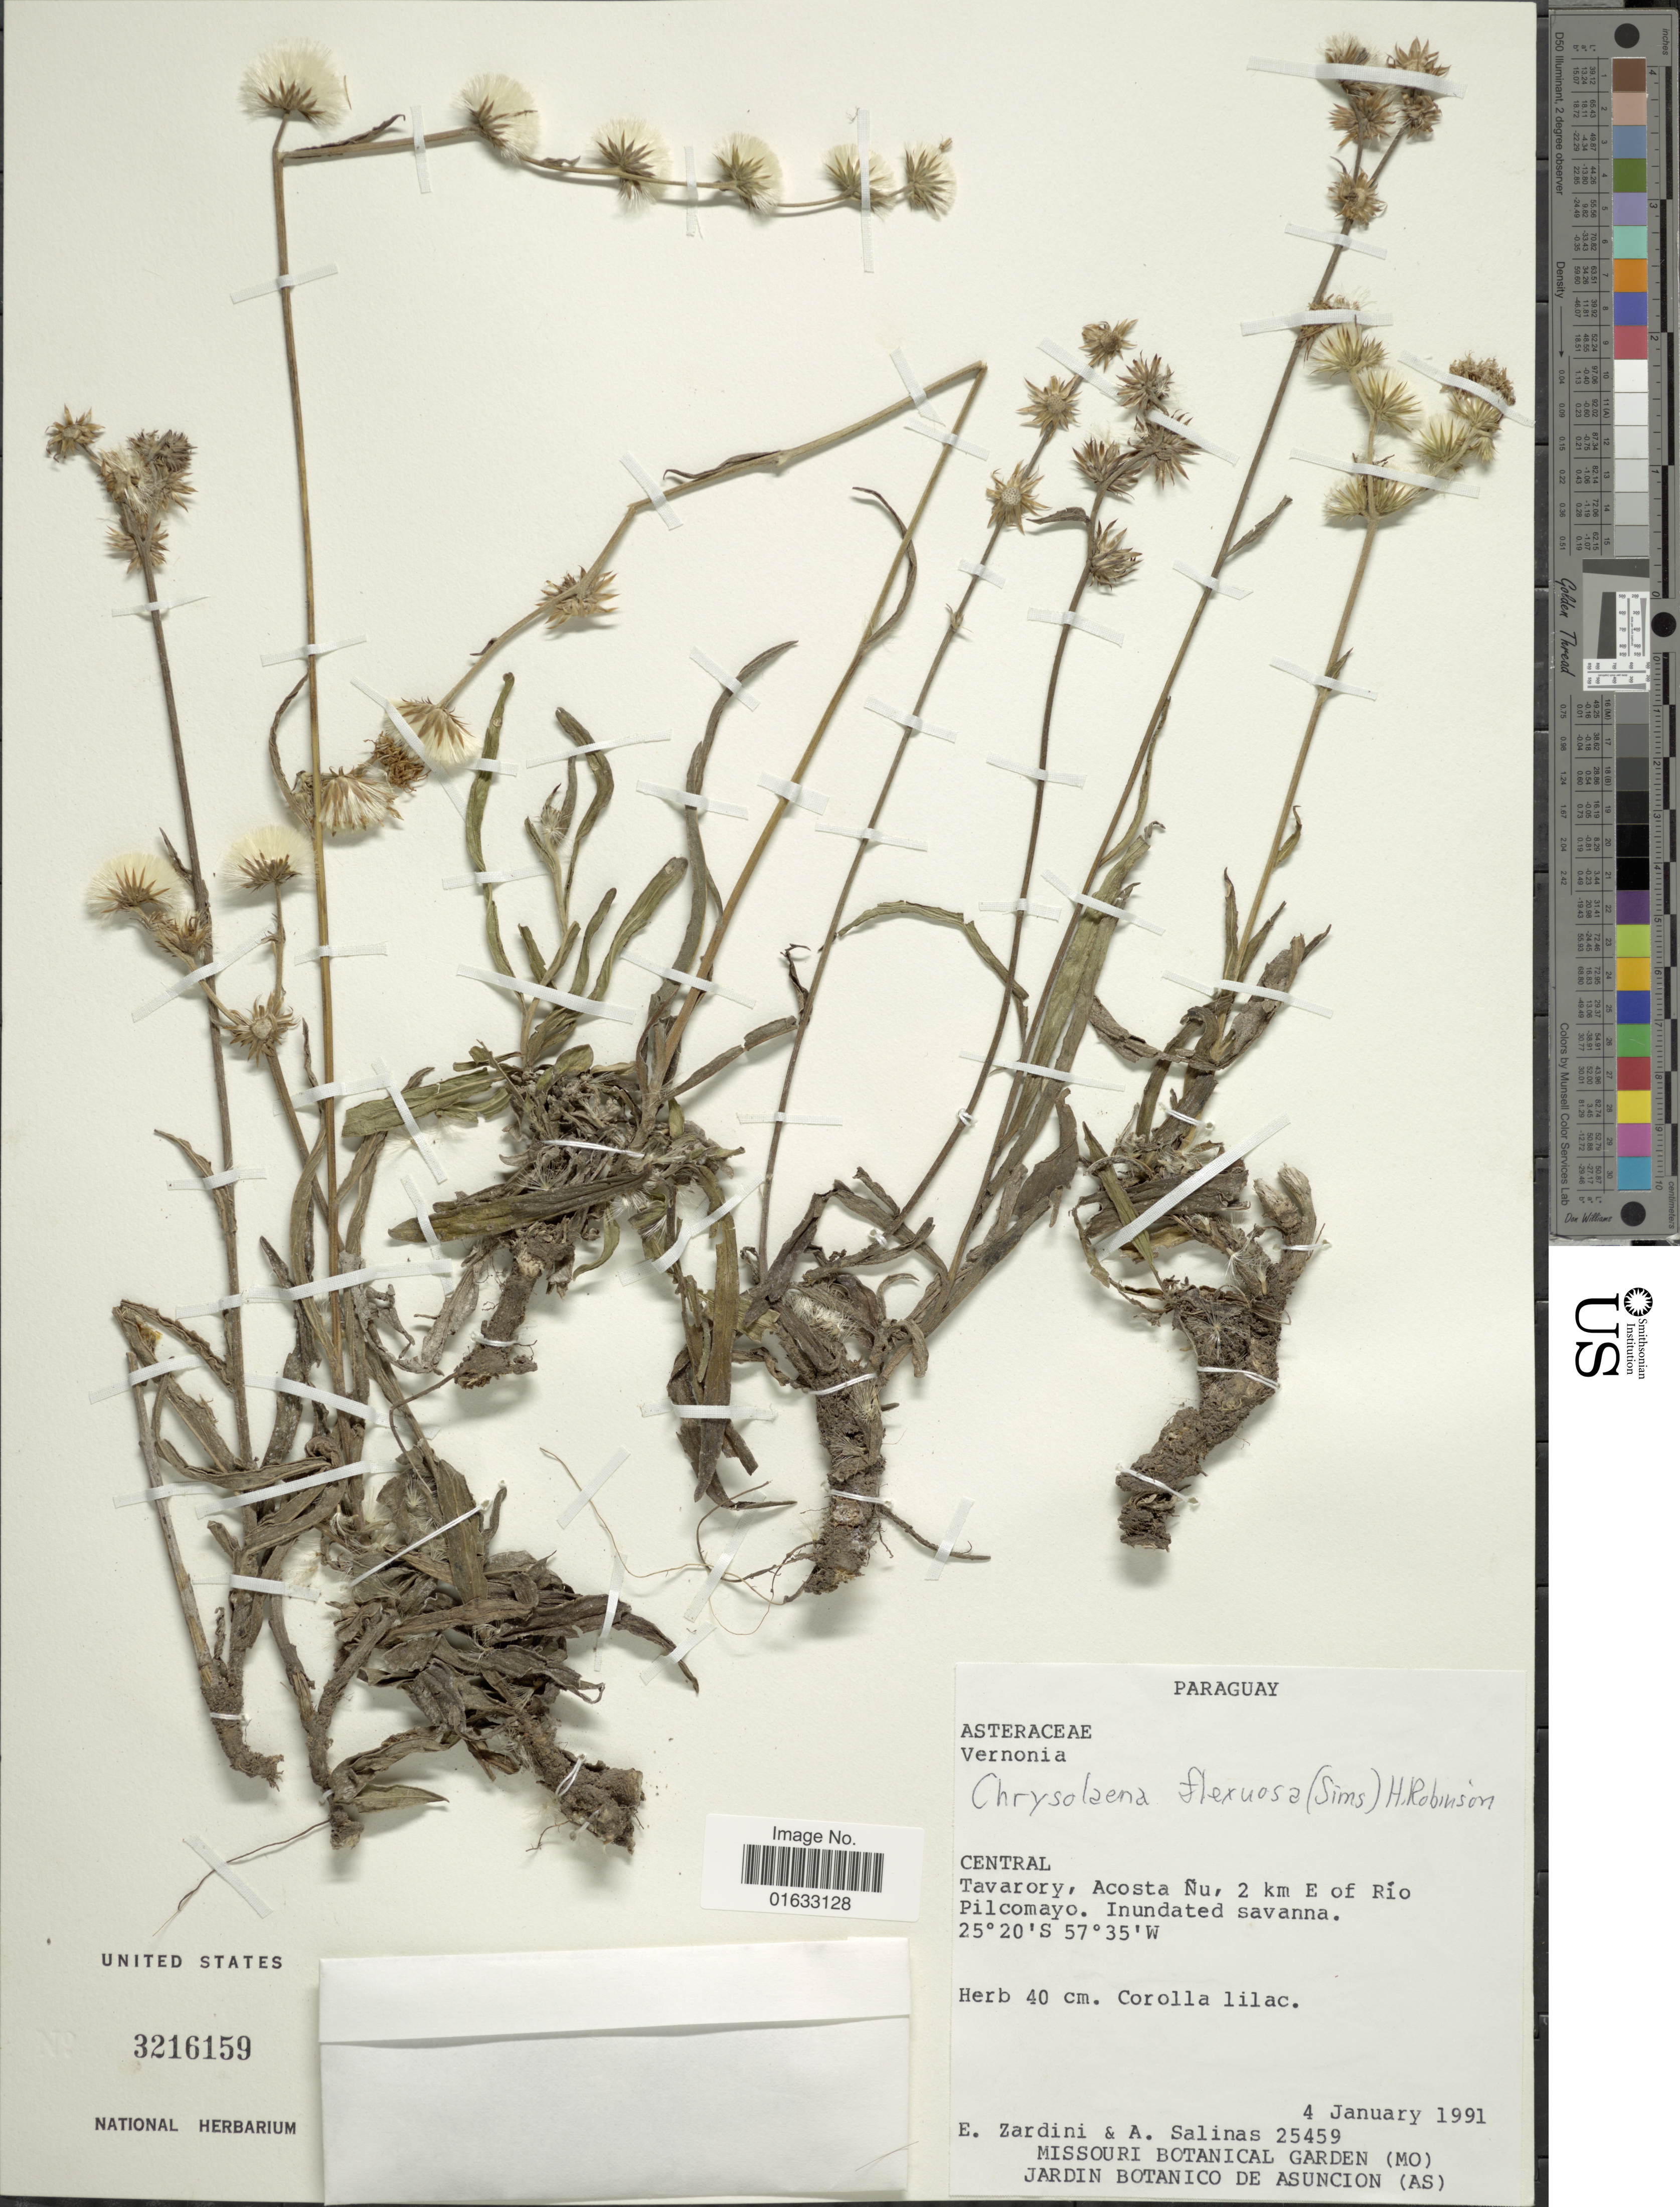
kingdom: Plantae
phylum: Tracheophyta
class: Magnoliopsida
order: Asterales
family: Asteraceae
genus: Chrysolaena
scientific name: Chrysolaena flexuosa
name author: (Sims) H. Rob.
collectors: E. M. Zardini & A. Salinas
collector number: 25459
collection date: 1991-01-04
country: Paraguay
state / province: Central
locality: Paraguay, Central, Tavarory, Acosta Ñu, 2 km E of Río Pilcomayo.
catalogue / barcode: US 3216159